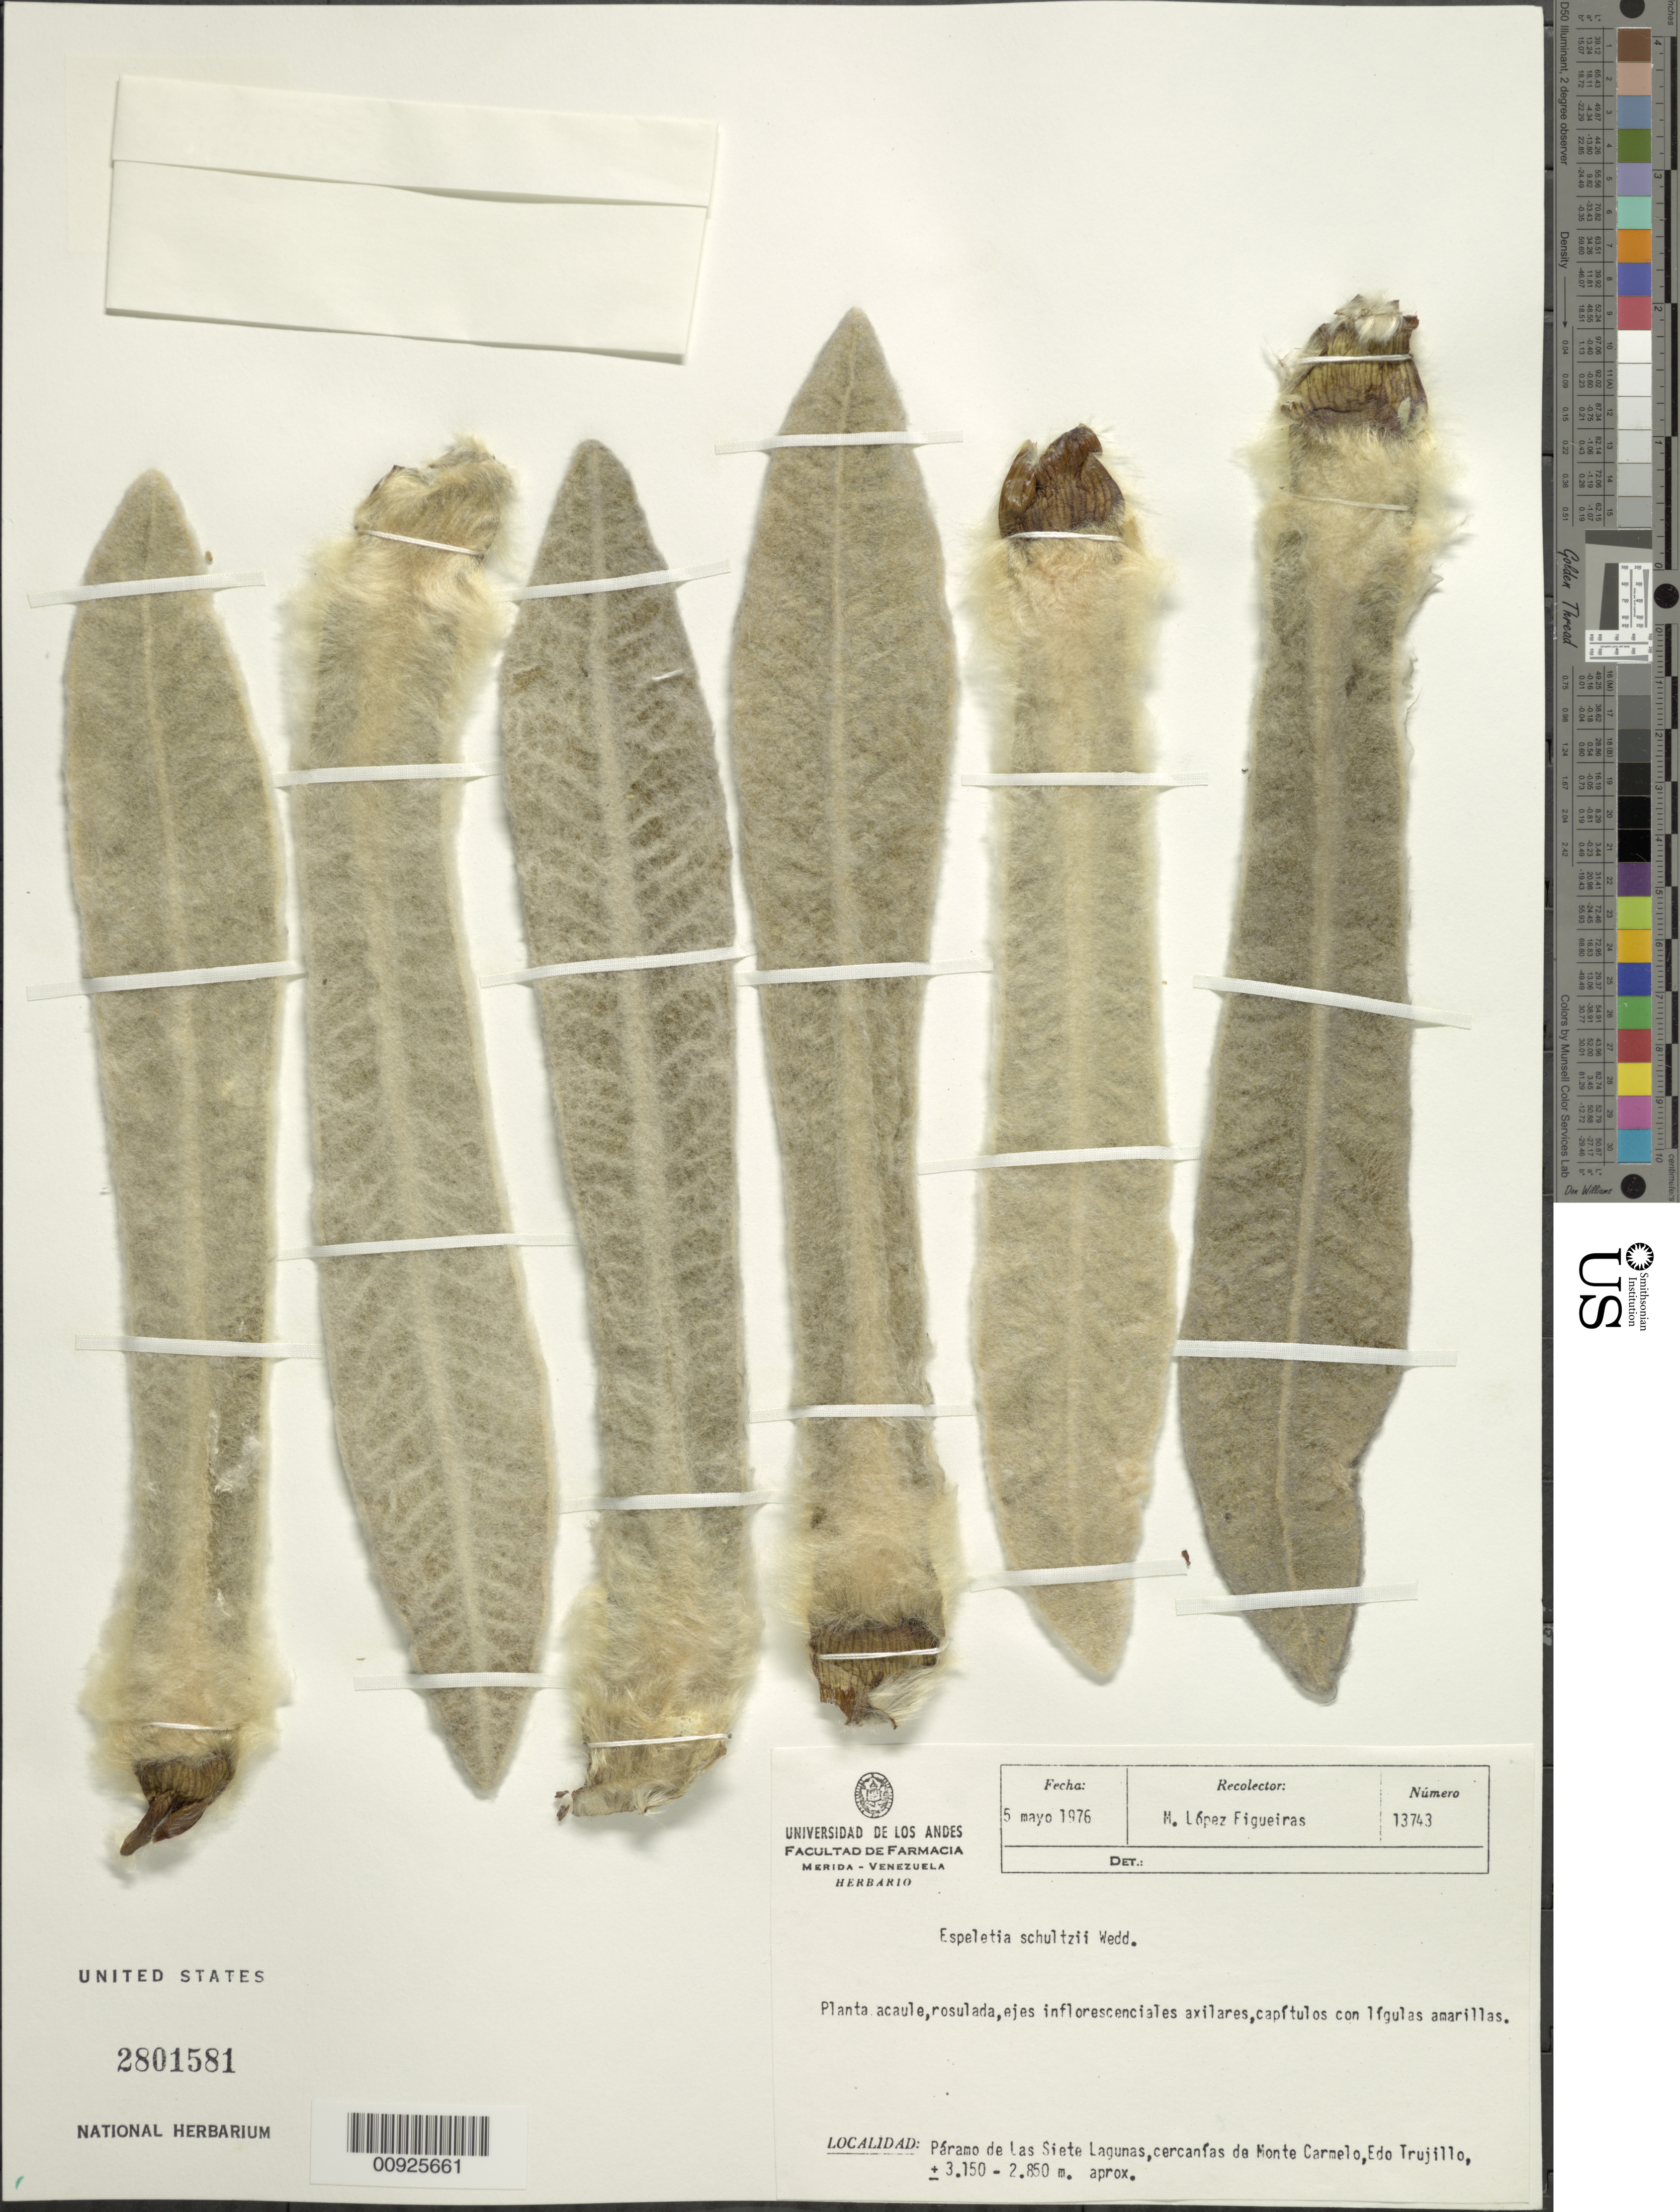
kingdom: Plantae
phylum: Tracheophyta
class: Magnoliopsida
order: Asterales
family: Asteraceae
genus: Espeletia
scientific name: Espeletia schultzii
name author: Wedd.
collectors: M. López Figueiras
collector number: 13743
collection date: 1976-05-05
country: Venezuela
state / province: Trujillo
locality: Páramo de Las siete Lagunas, cercanías de Monte Carmelo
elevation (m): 2850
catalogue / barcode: US 2801581